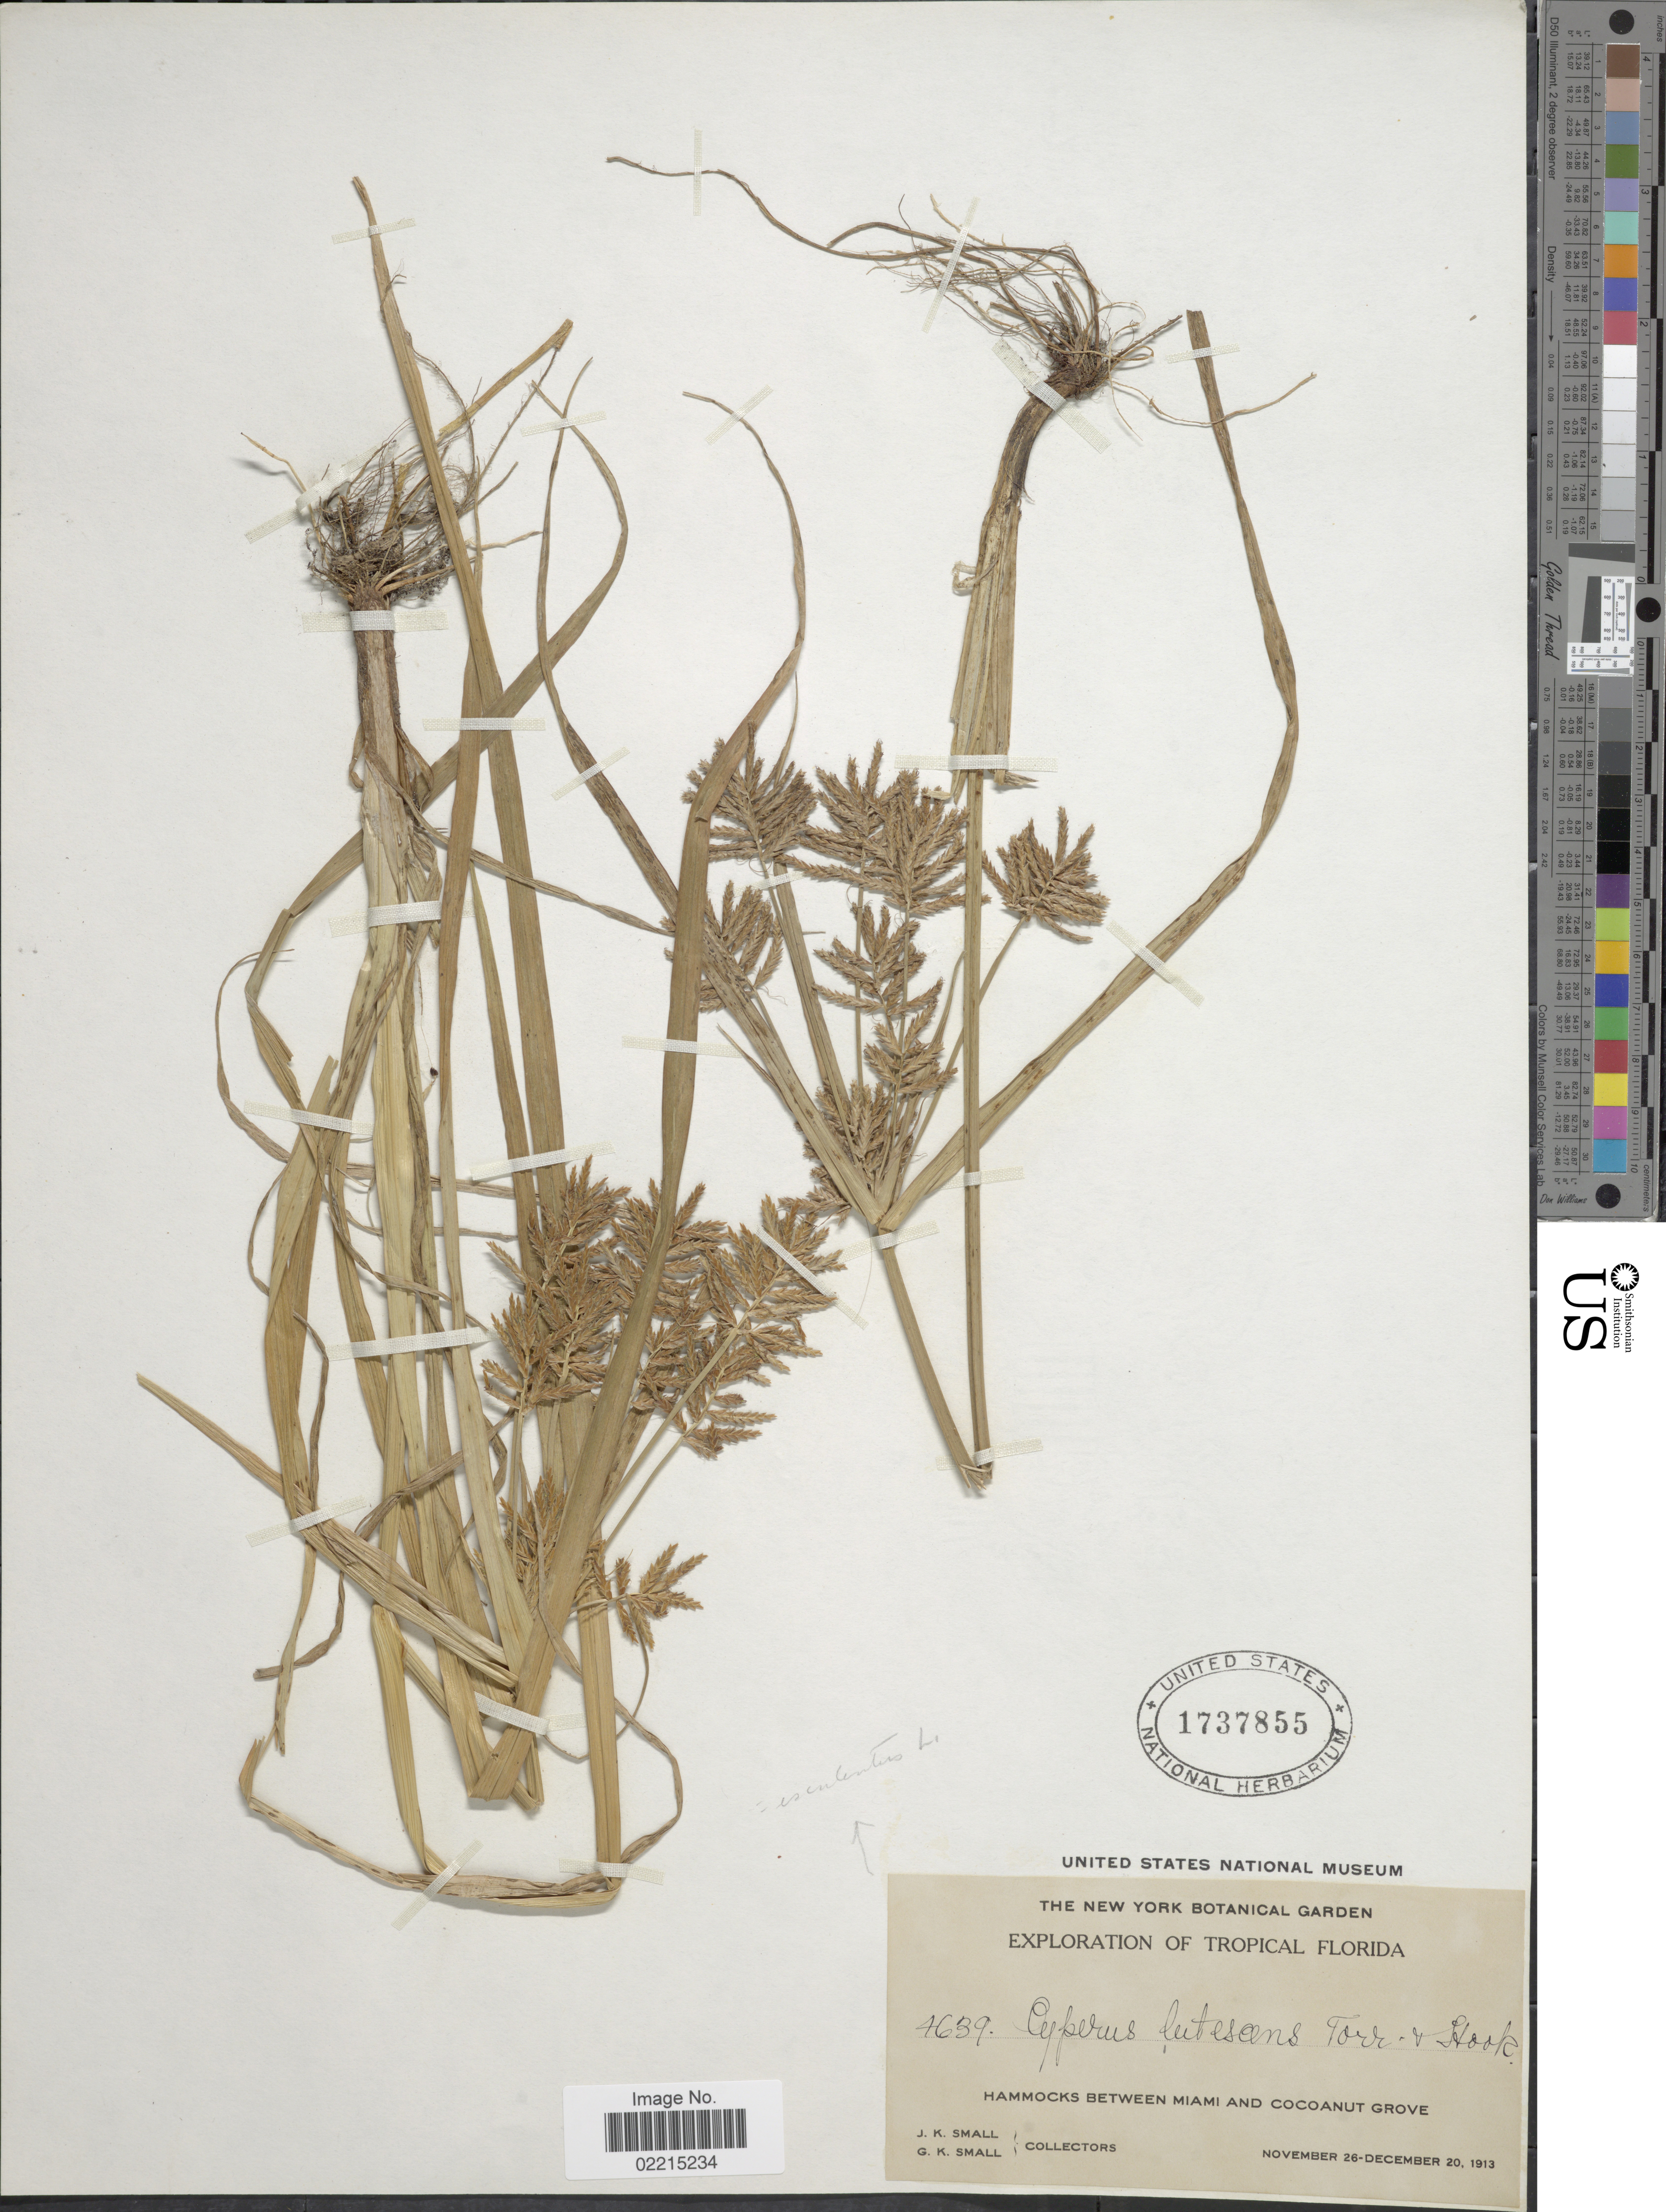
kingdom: Plantae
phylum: Tracheophyta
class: Liliopsida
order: Poales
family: Cyperaceae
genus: Cyperus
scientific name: Cyperus esculentus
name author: L.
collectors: J. K. Small & G. K. Small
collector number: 4639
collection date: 1913-11-26/1913-12-20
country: United States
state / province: Florida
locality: Hammocks between Miami and Cocoanut Grove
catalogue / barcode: US 1737855